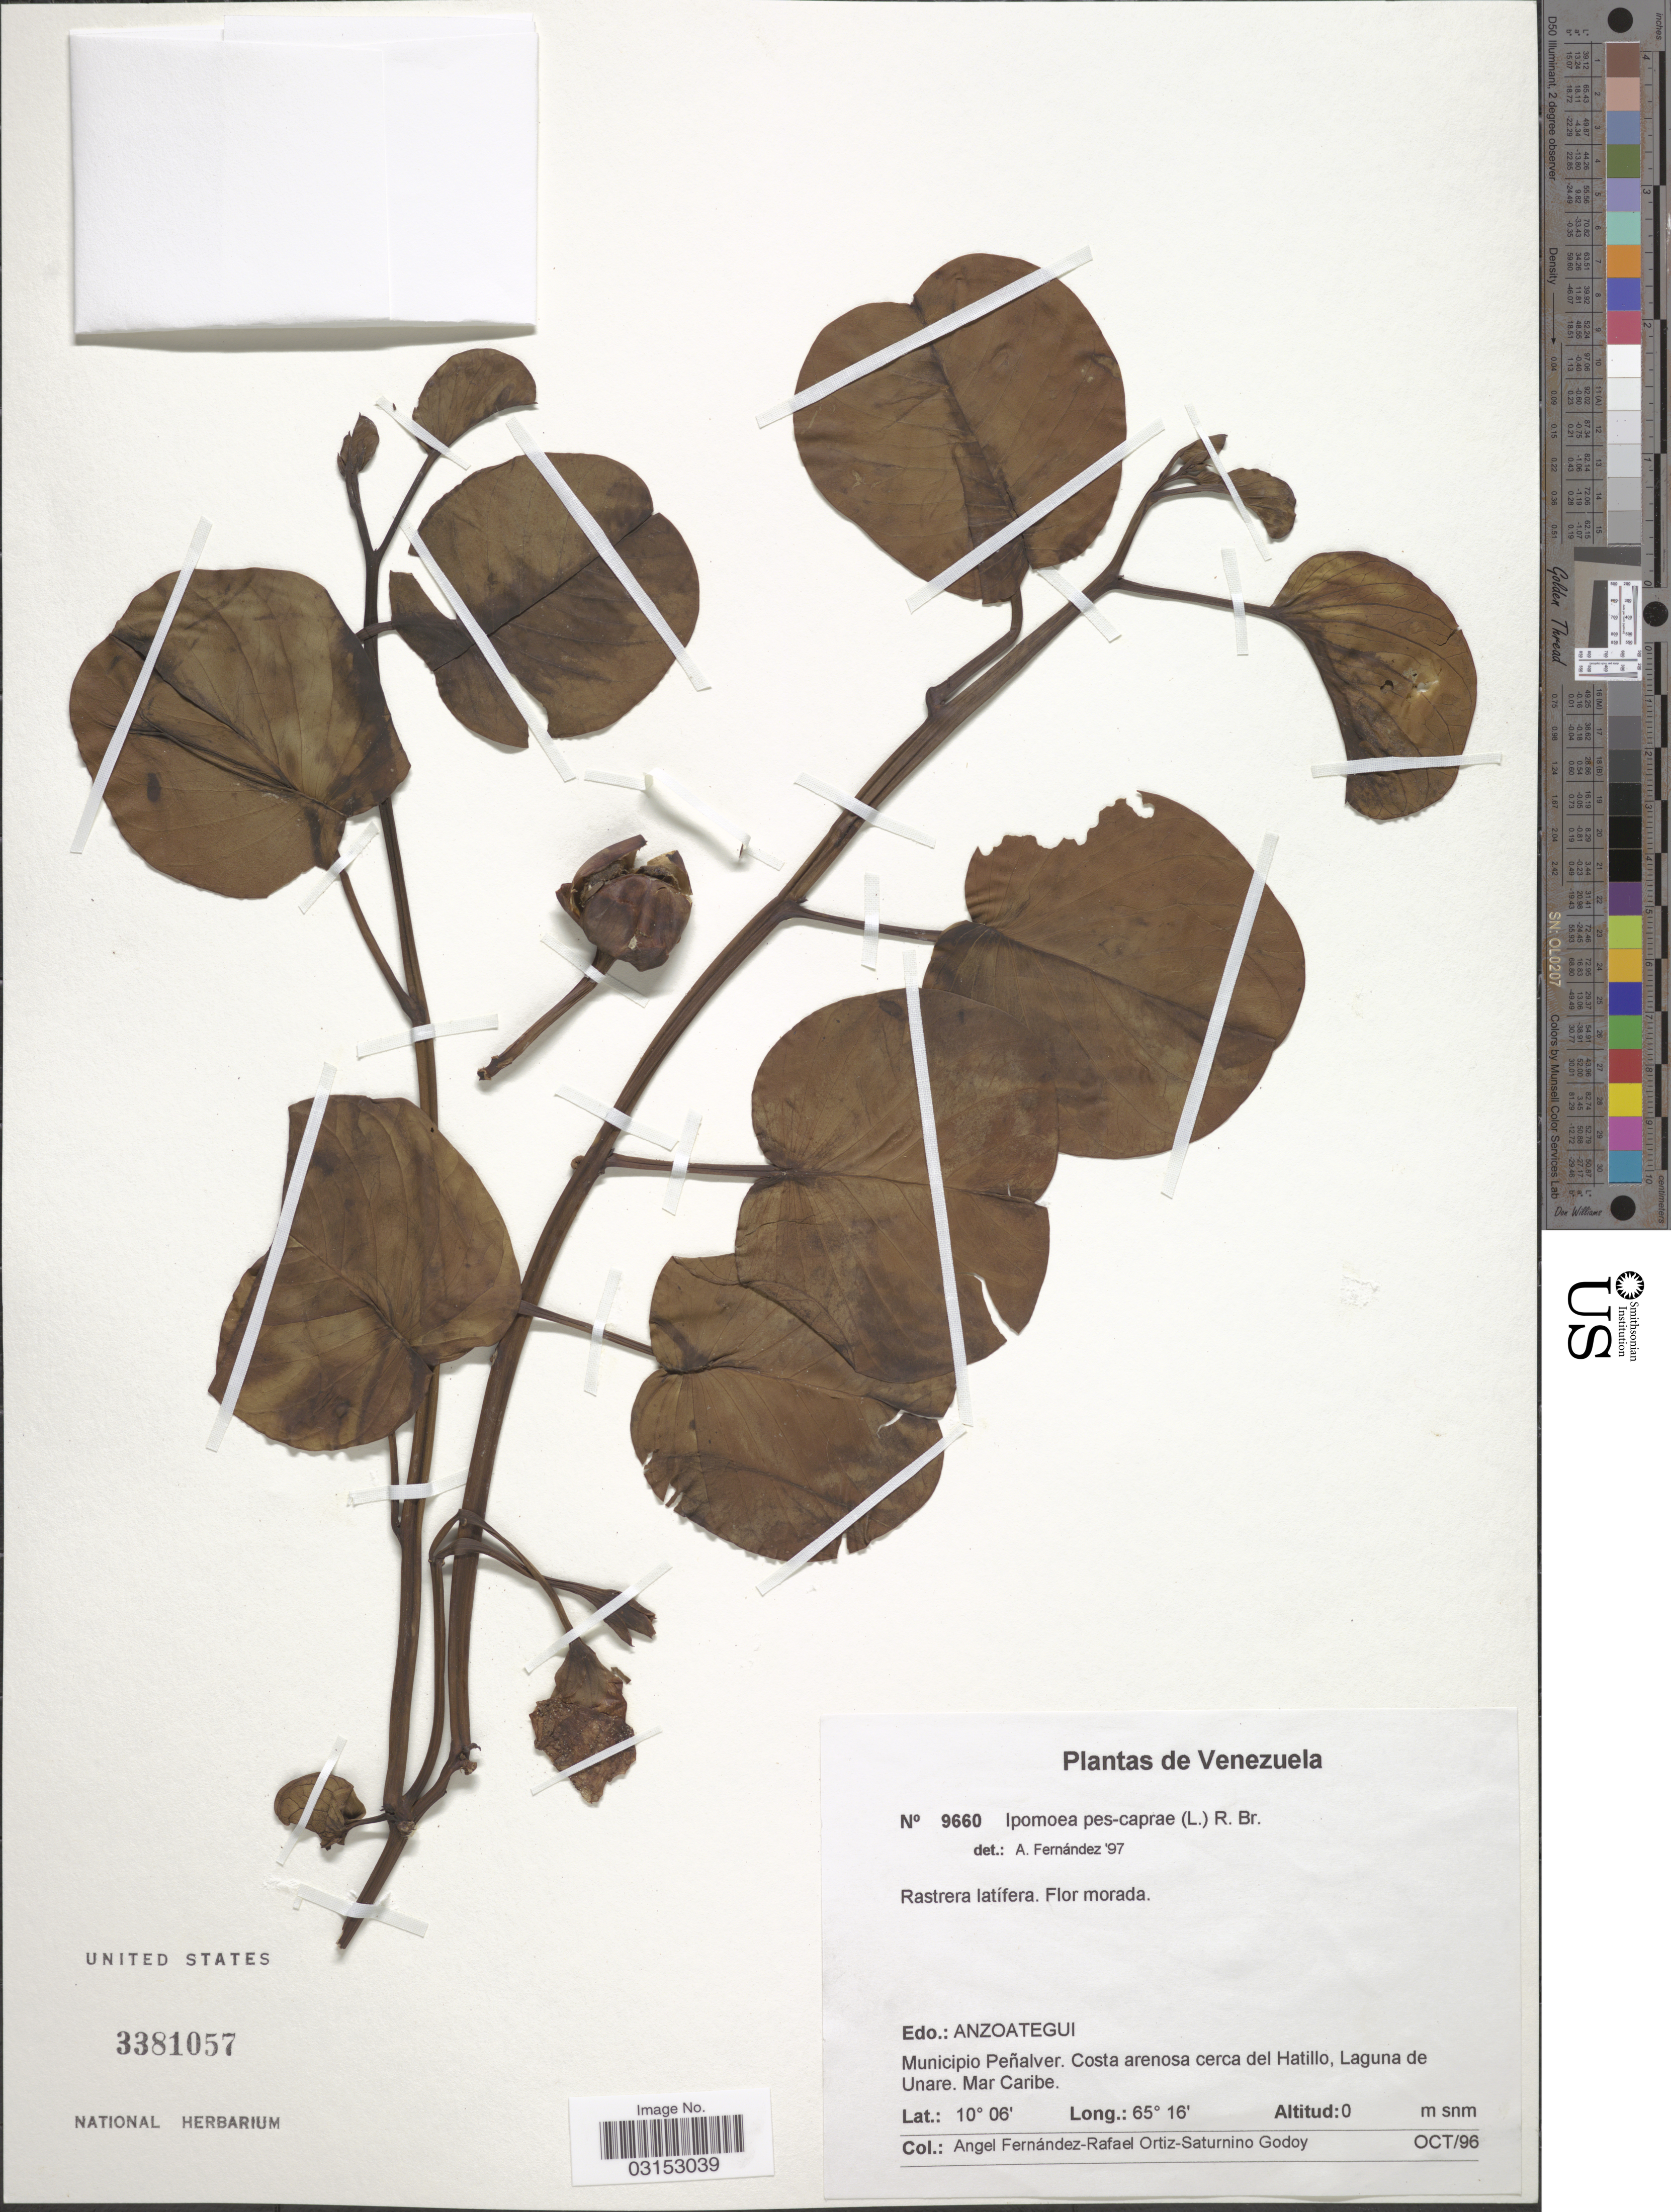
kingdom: Plantae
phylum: Tracheophyta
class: Magnoliopsida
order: Solanales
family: Convolvulaceae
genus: Ipomoea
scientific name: Ipomoea pes-caprae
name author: (L.) R. Br.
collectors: Á. Fernández, R. Ortiz & S. Godoy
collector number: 9660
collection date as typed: Transcribed d/m/y: /10/96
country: Venezuela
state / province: Anzoategui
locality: Municipio Peñalver. Costa arenosa cerca del Hatillo, Laguna de Unare. Mar Caribe.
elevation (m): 0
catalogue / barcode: US 3381057